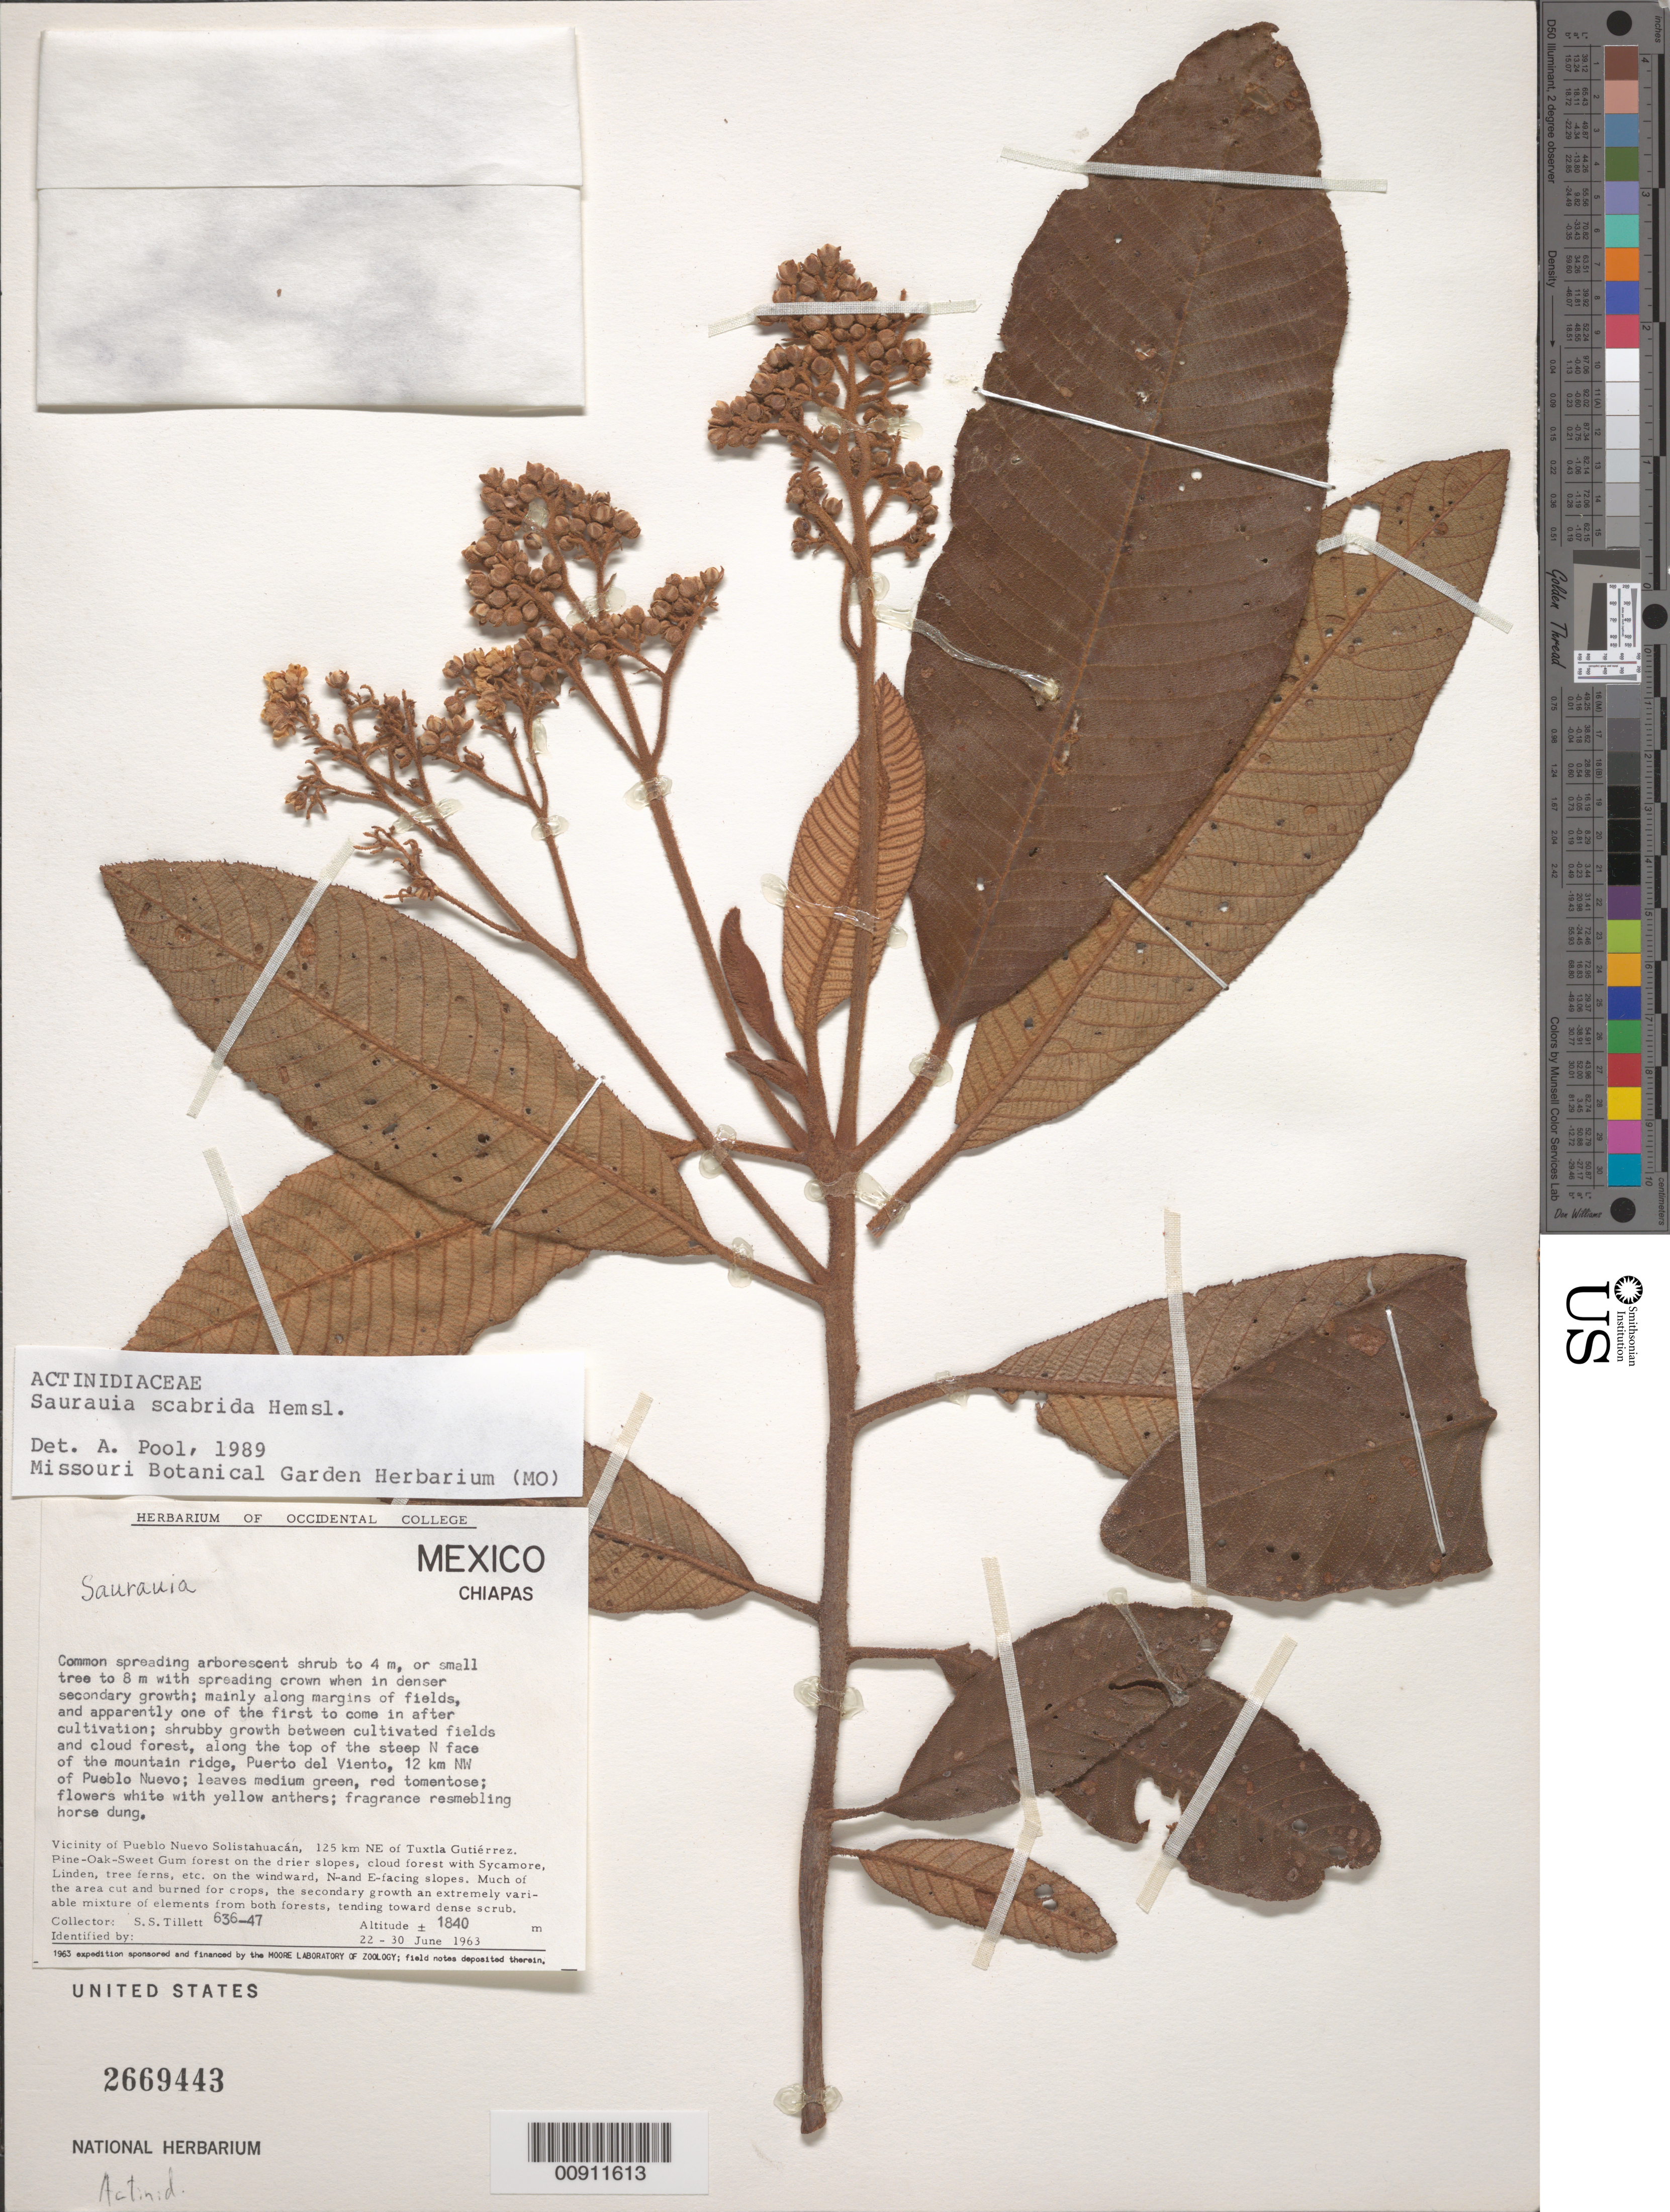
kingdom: Plantae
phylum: Tracheophyta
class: Magnoliopsida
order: Ericales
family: Actinidiaceae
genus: Saurauia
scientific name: Saurauia scabrida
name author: Hemsl.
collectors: S. S. Tillett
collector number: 636-47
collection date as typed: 22 Jun 1963 to 30 Jun 1963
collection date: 1963-06-22/1963-06-30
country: Mexico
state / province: Chiapas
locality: Along the top of the steep N face of the mountain ridge, Puerto del Viento, 12 km NW of Pueblo Nuevo. Vicinity of Pueblo Nuevo Solistahuacán, 125 km NE of Tuxtla Gutiérrez.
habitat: Mainly along margins of fields, and apparently one of the first to come in after cultivation; shrubby growth between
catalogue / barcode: US 2669443